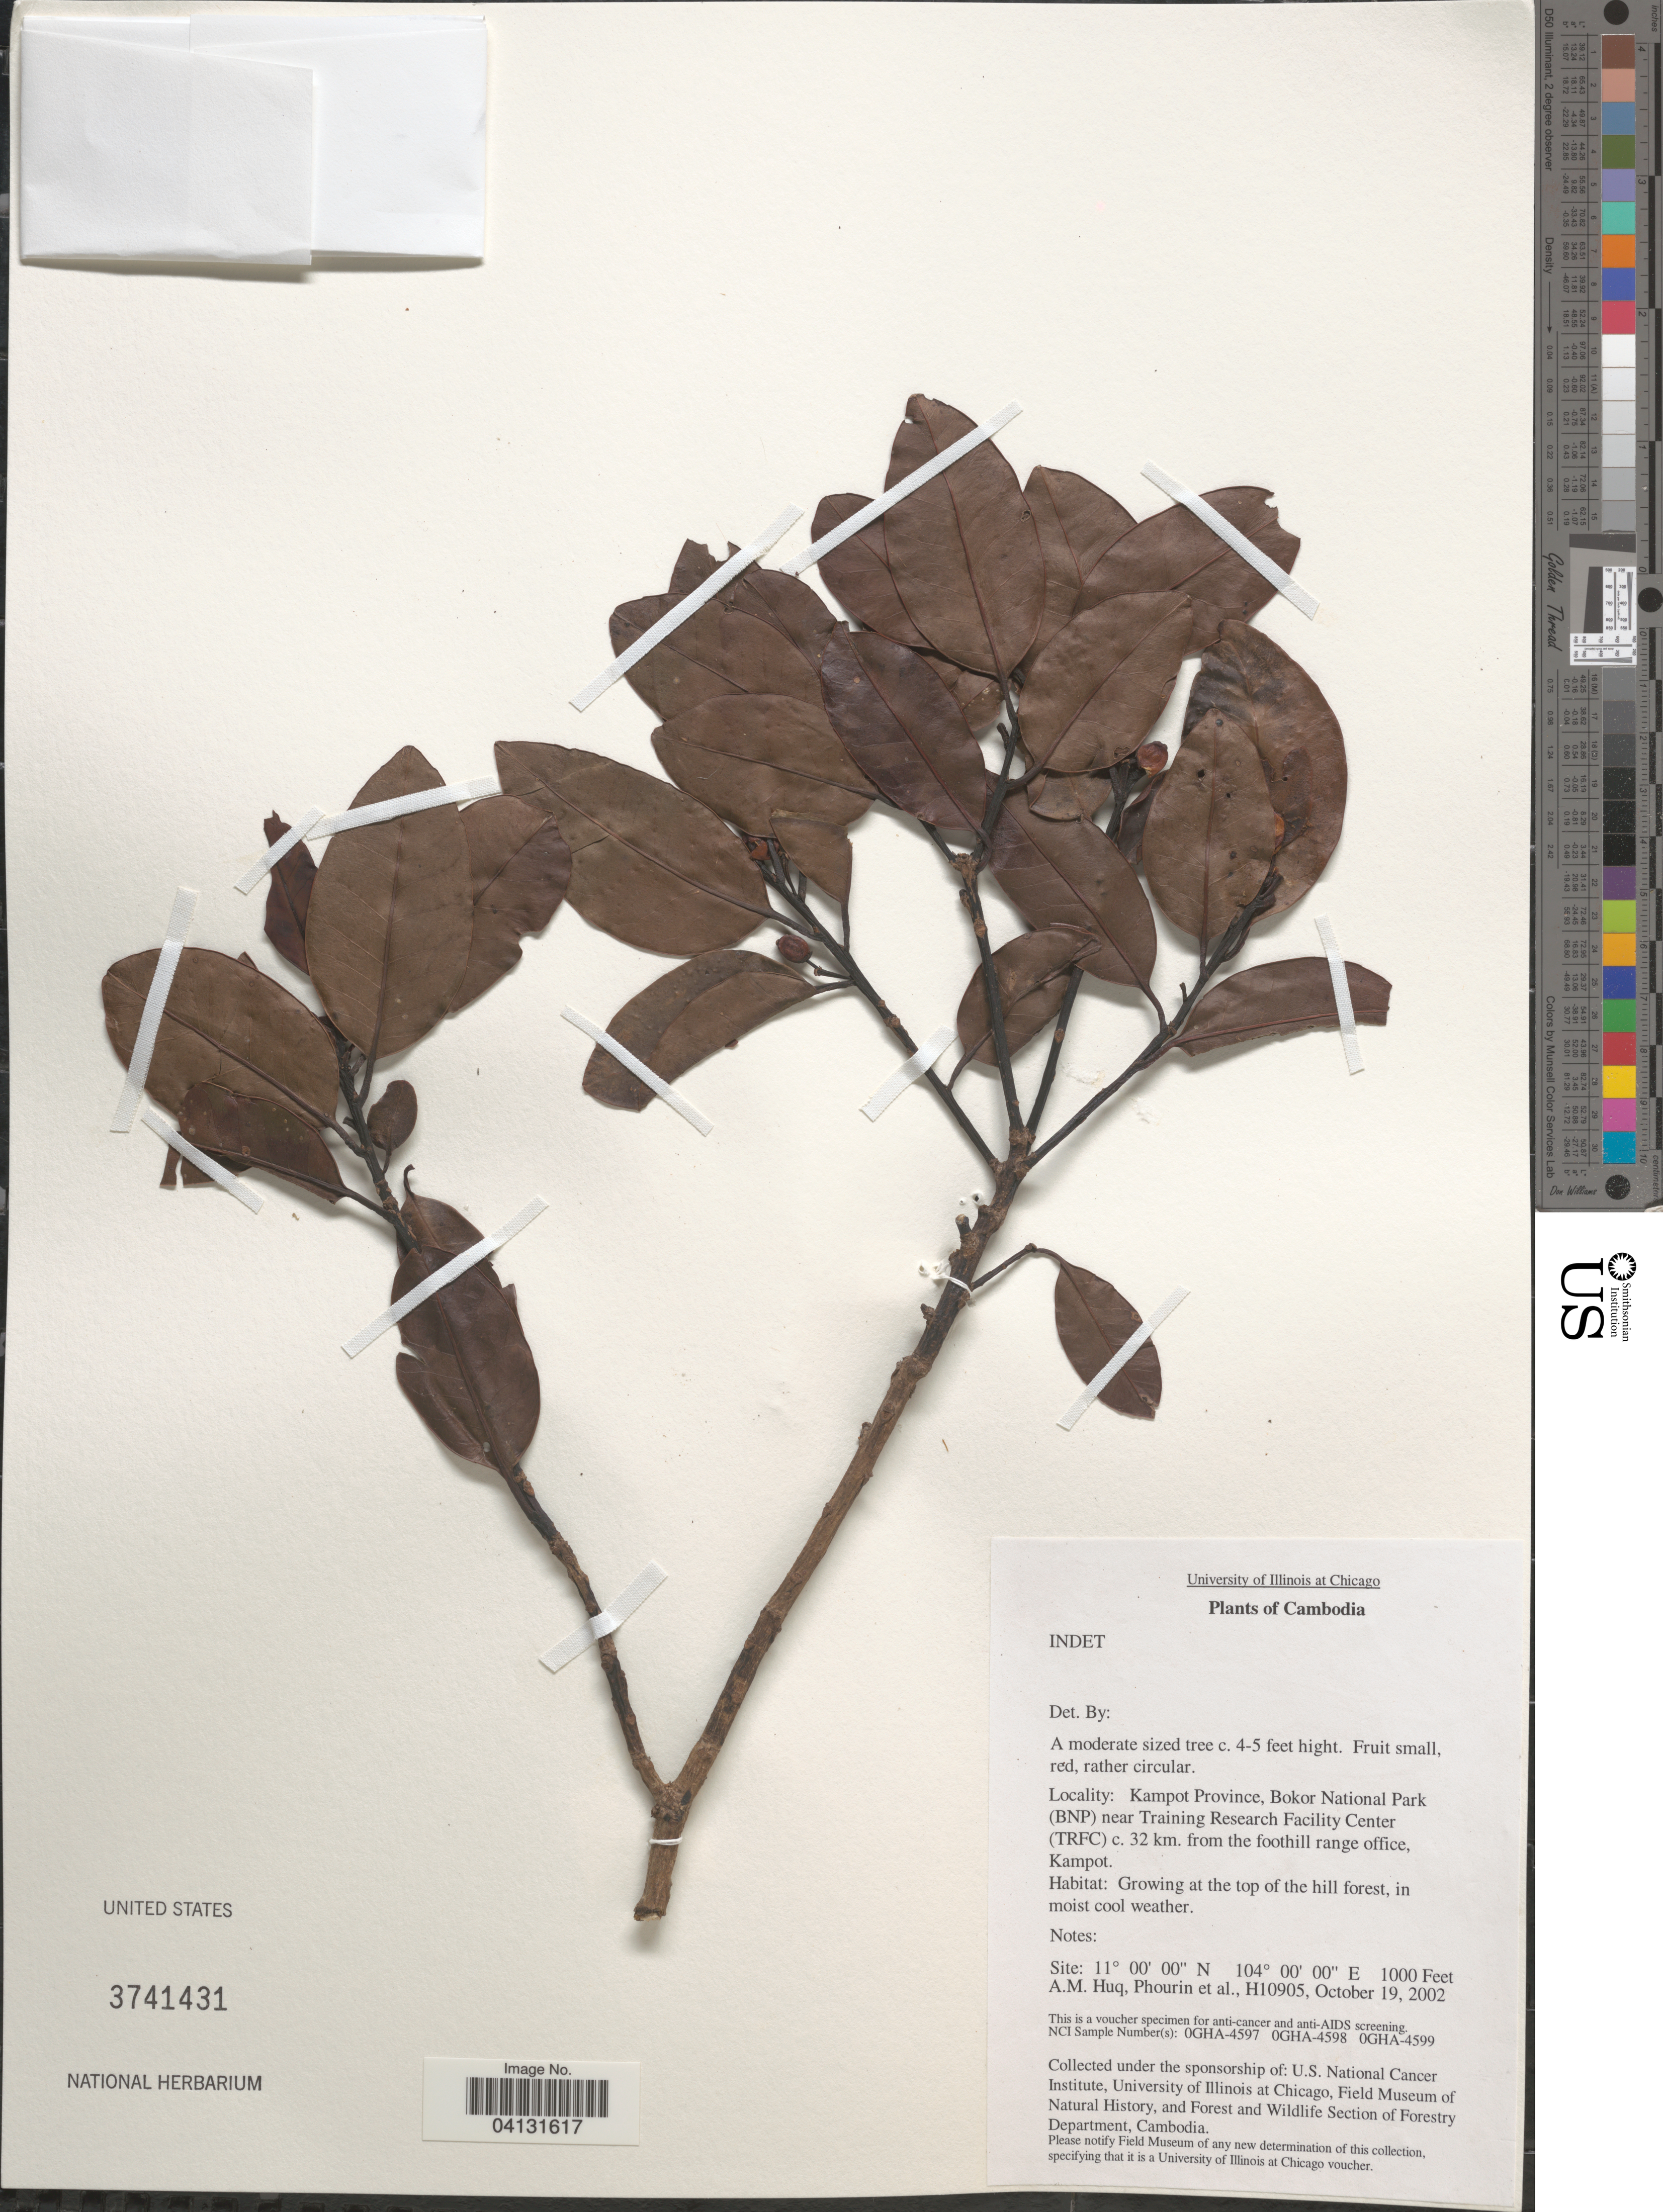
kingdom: Plantae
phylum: Tracheophyta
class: Magnoliopsida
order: Aquifoliales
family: Aquifoliaceae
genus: Ilex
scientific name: Ilex sp.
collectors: A. M. Huq, -- Phourin & et al.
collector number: H10905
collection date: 2002-10-19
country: Cambodia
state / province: Kâmpât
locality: Kampot Province, Bokor National Park (BNP) near Training Research Facility Center (TRFC) c. 32 km. from the foothill range office, Kampot.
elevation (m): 305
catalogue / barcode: US 3741431